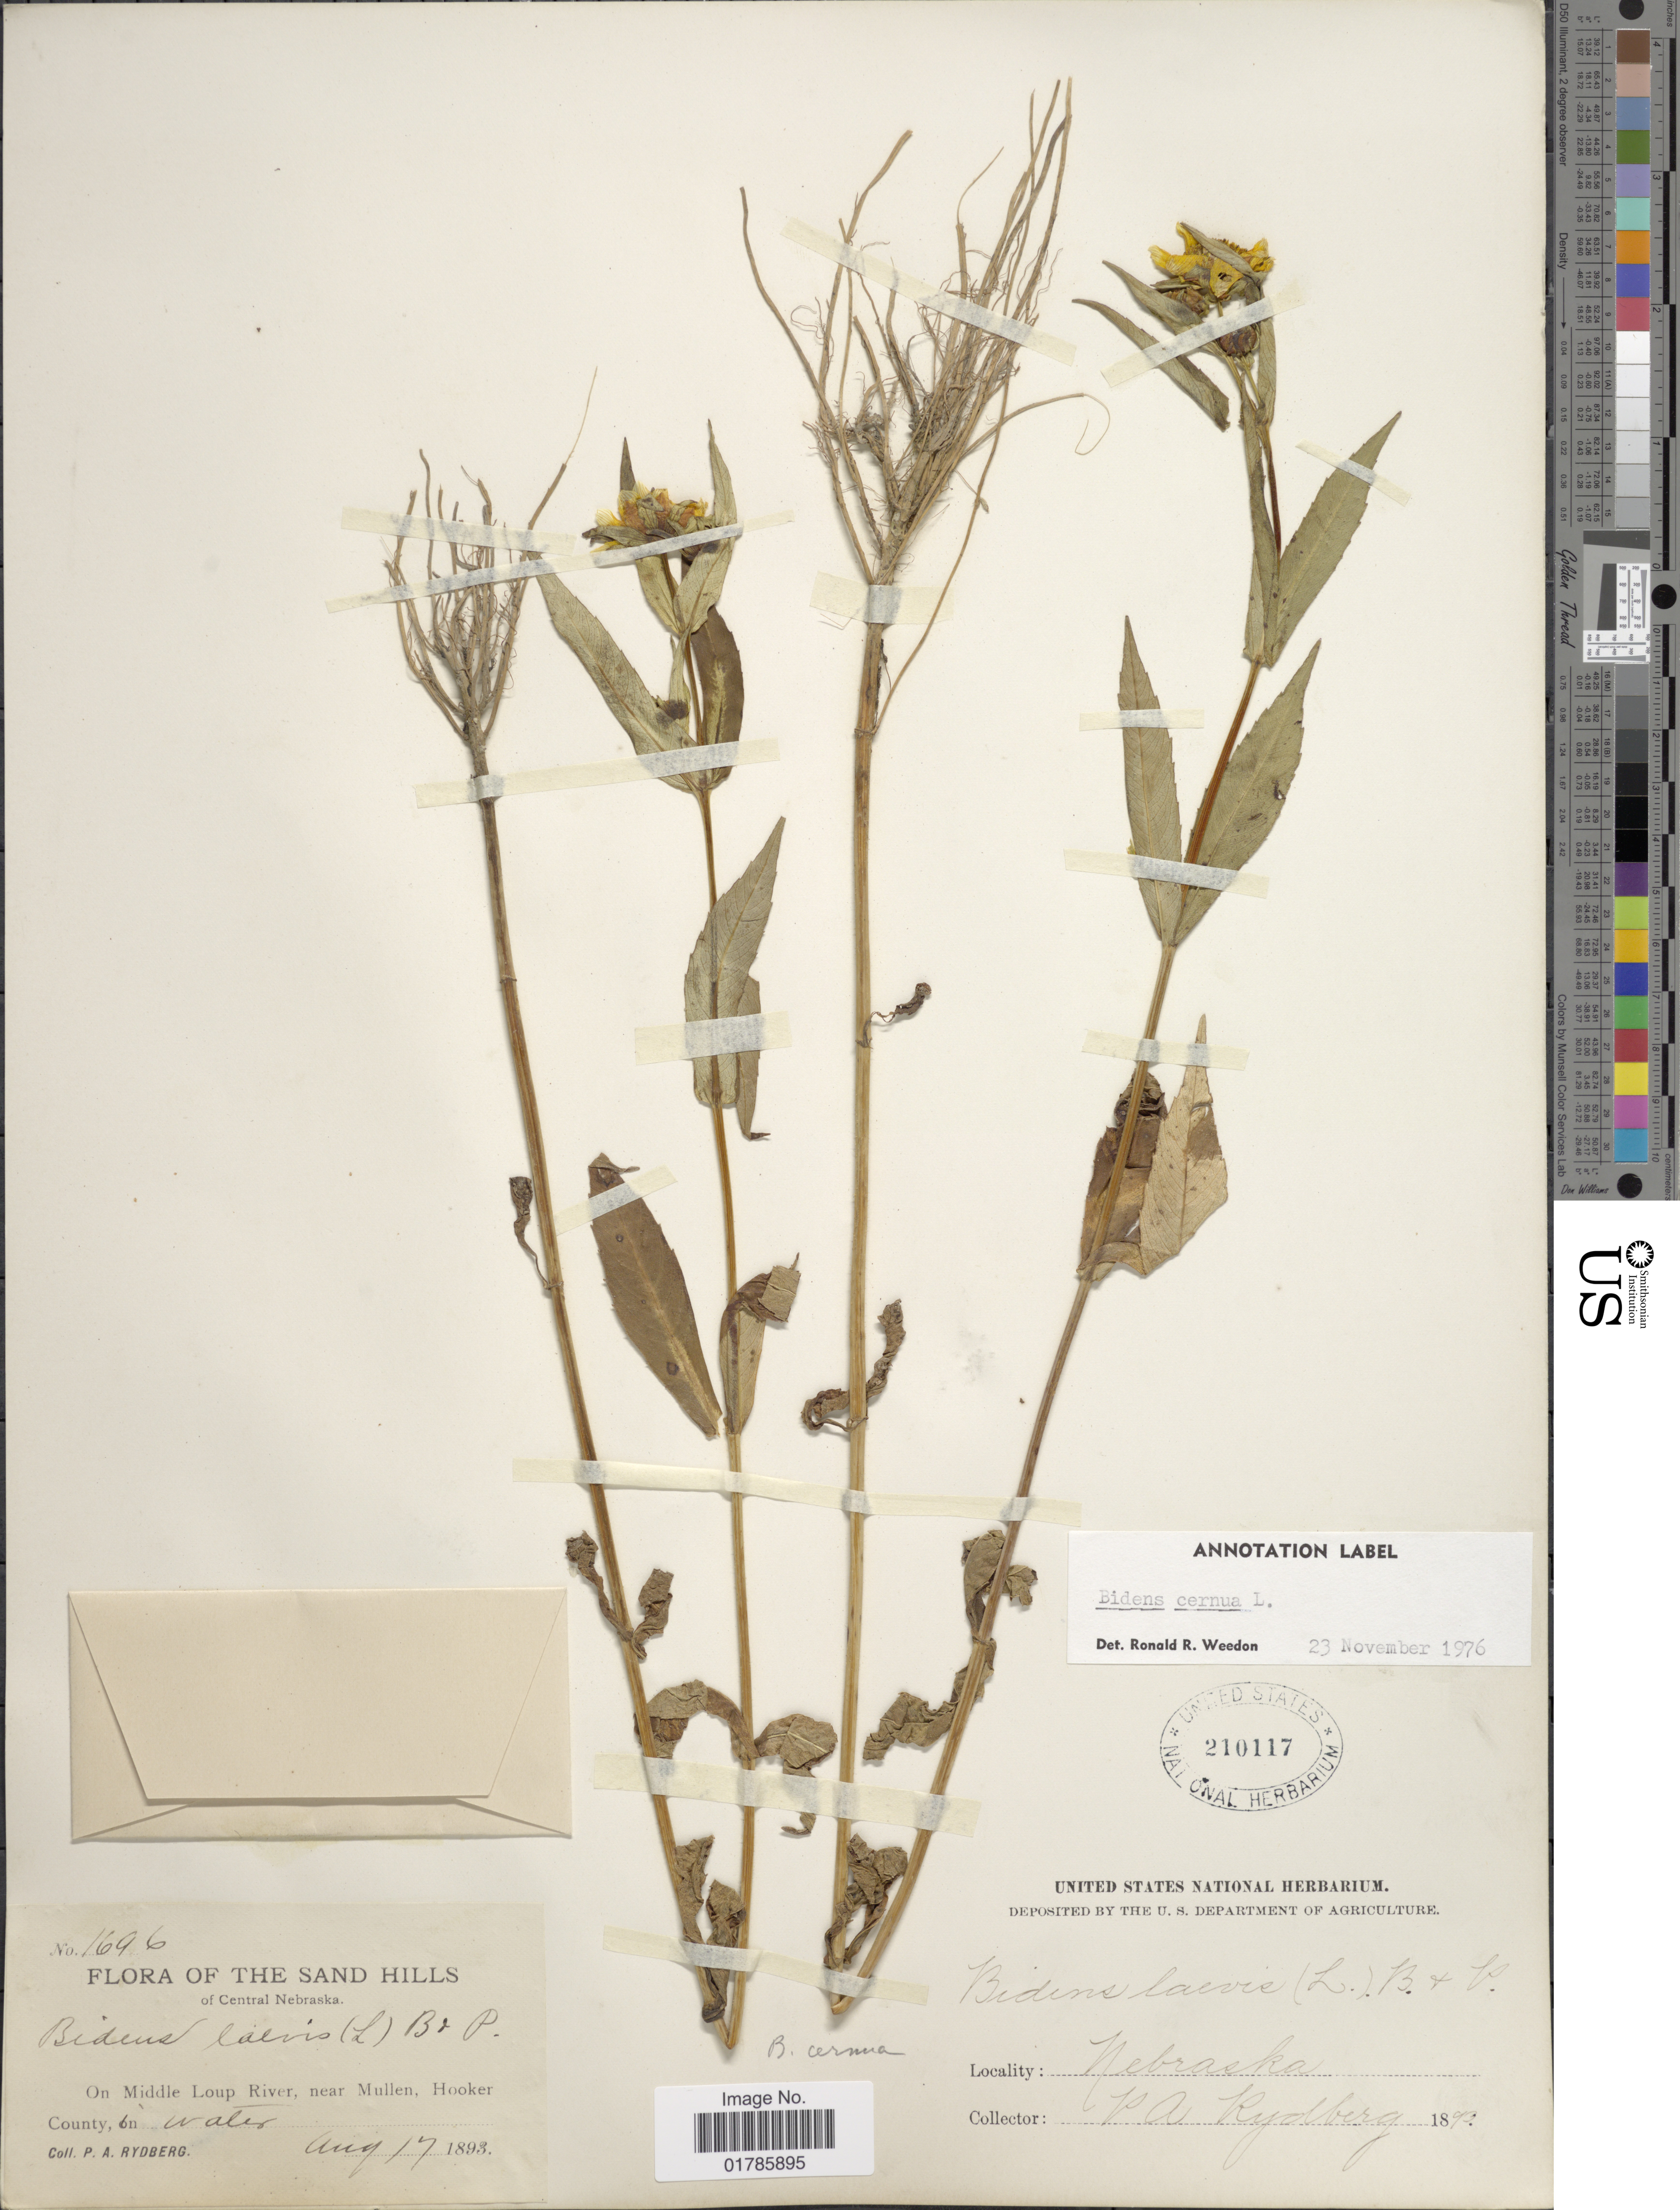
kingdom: Plantae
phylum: Tracheophyta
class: Magnoliopsida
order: Asterales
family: Asteraceae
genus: Bidens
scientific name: Bidens cernua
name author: L.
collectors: P. A. Rydberg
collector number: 1696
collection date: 1893-08-17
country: United States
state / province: Nebraska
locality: The Sand Hills, on Middle Loup River, near Mullen, Hooker County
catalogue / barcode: US 210117